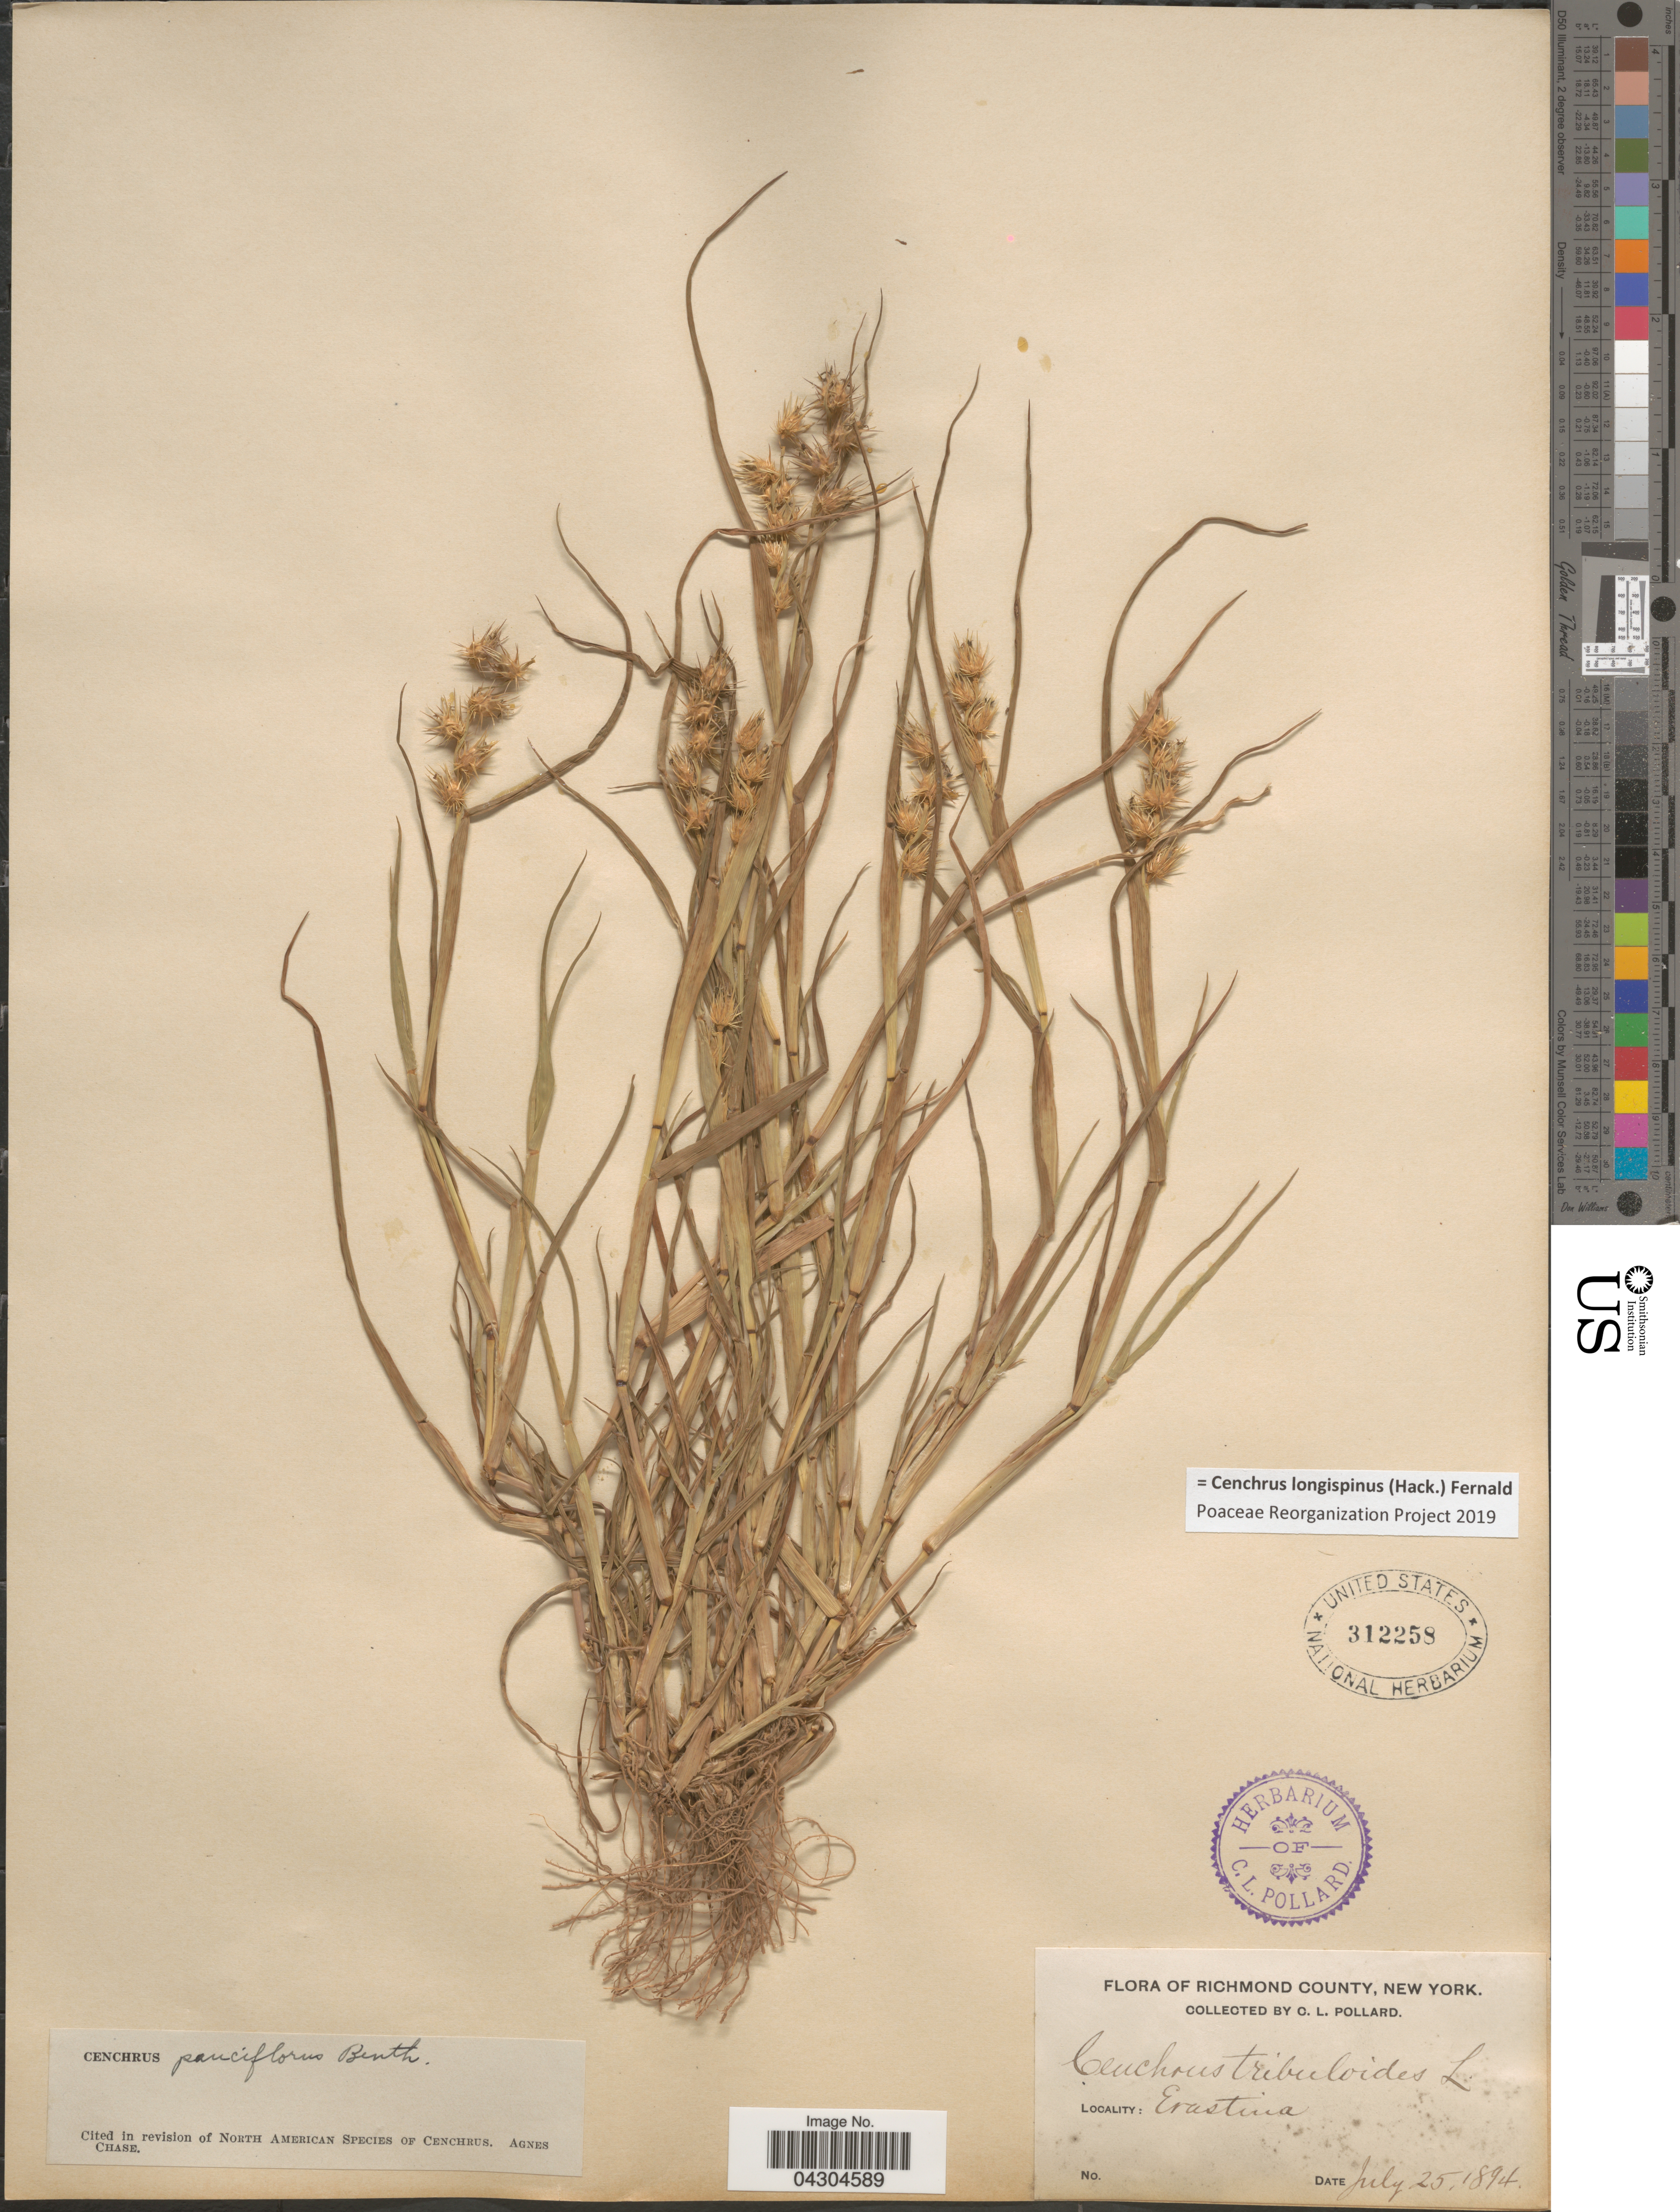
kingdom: Plantae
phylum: Tracheophyta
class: Liliopsida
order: Poales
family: Poaceae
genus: Cenchrus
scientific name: Cenchrus longispinus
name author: (Hack.) Fernald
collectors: C. L. Pollard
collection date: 1894-07-25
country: United States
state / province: New York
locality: Richmond County. Erastina.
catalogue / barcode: US 312258